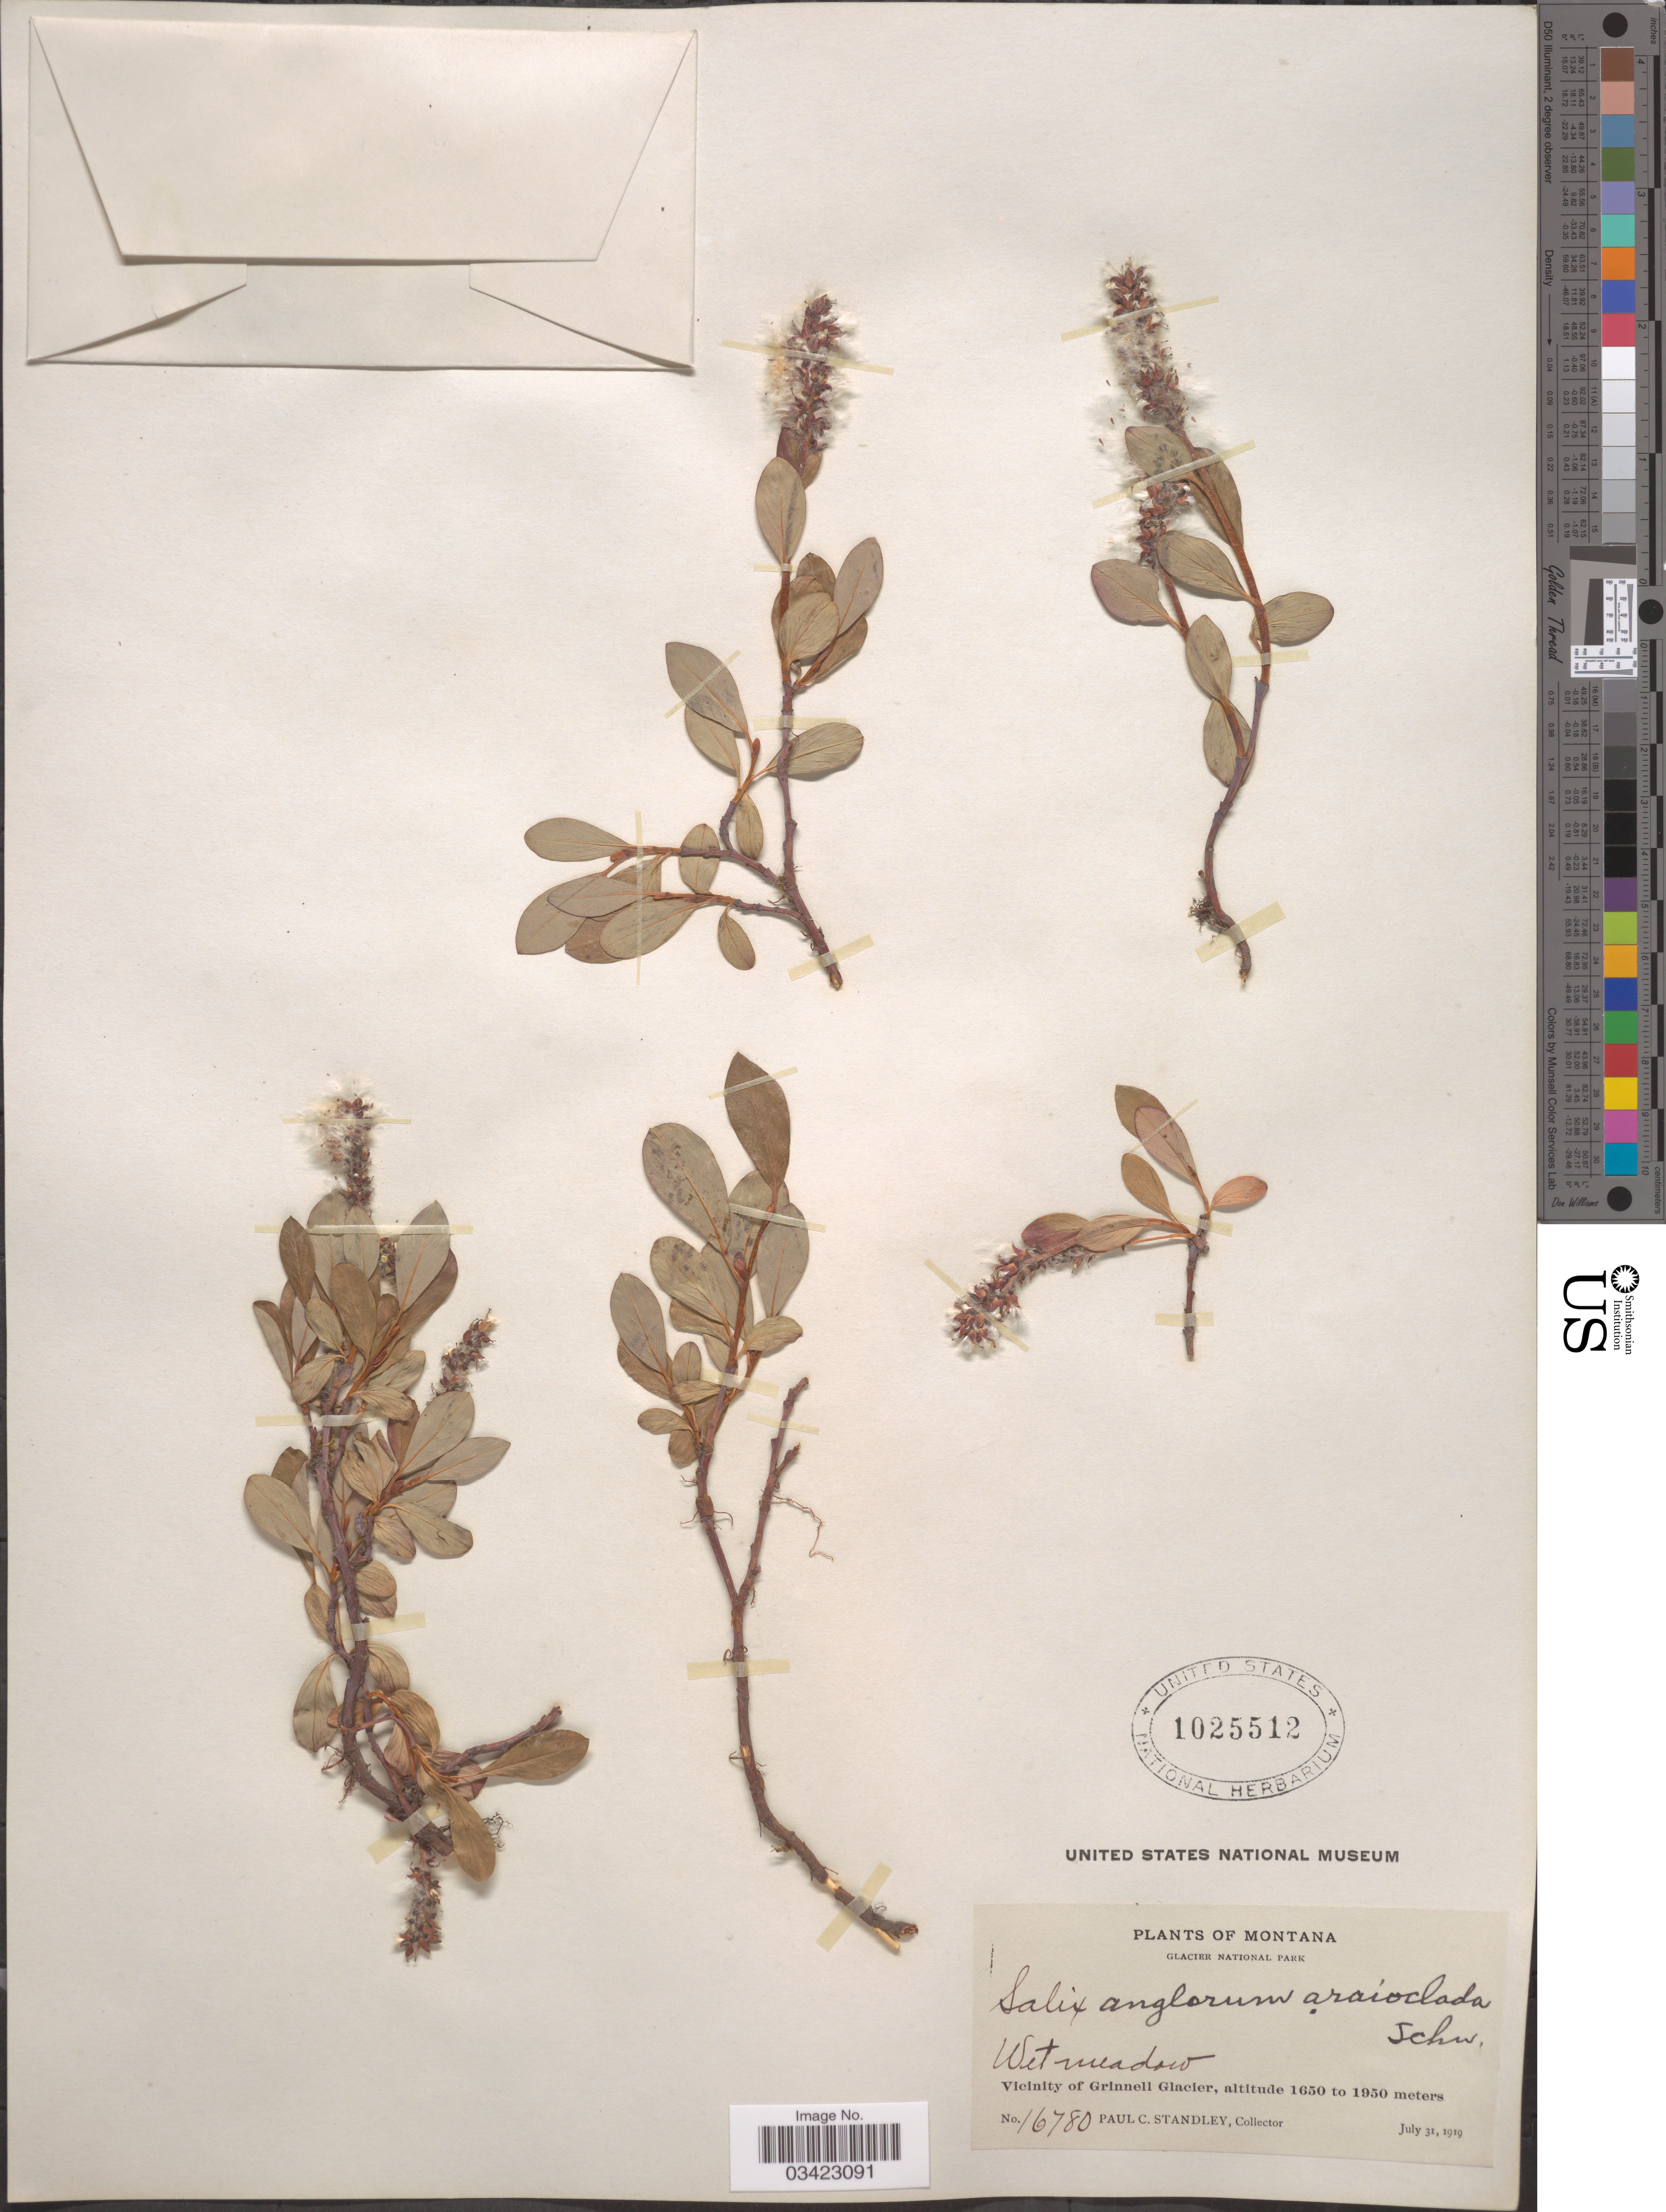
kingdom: Plantae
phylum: Tracheophyta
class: Magnoliopsida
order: Malpighiales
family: Salicaceae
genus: Salix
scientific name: Salix anglorum var. araioclada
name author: C.K. Schneid.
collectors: P. C. Standley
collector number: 16780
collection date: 1919-07-31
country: United States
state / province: Montana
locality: Glacier National Park. Vicinity of Grinnell Glacier.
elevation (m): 1650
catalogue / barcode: US 1025512